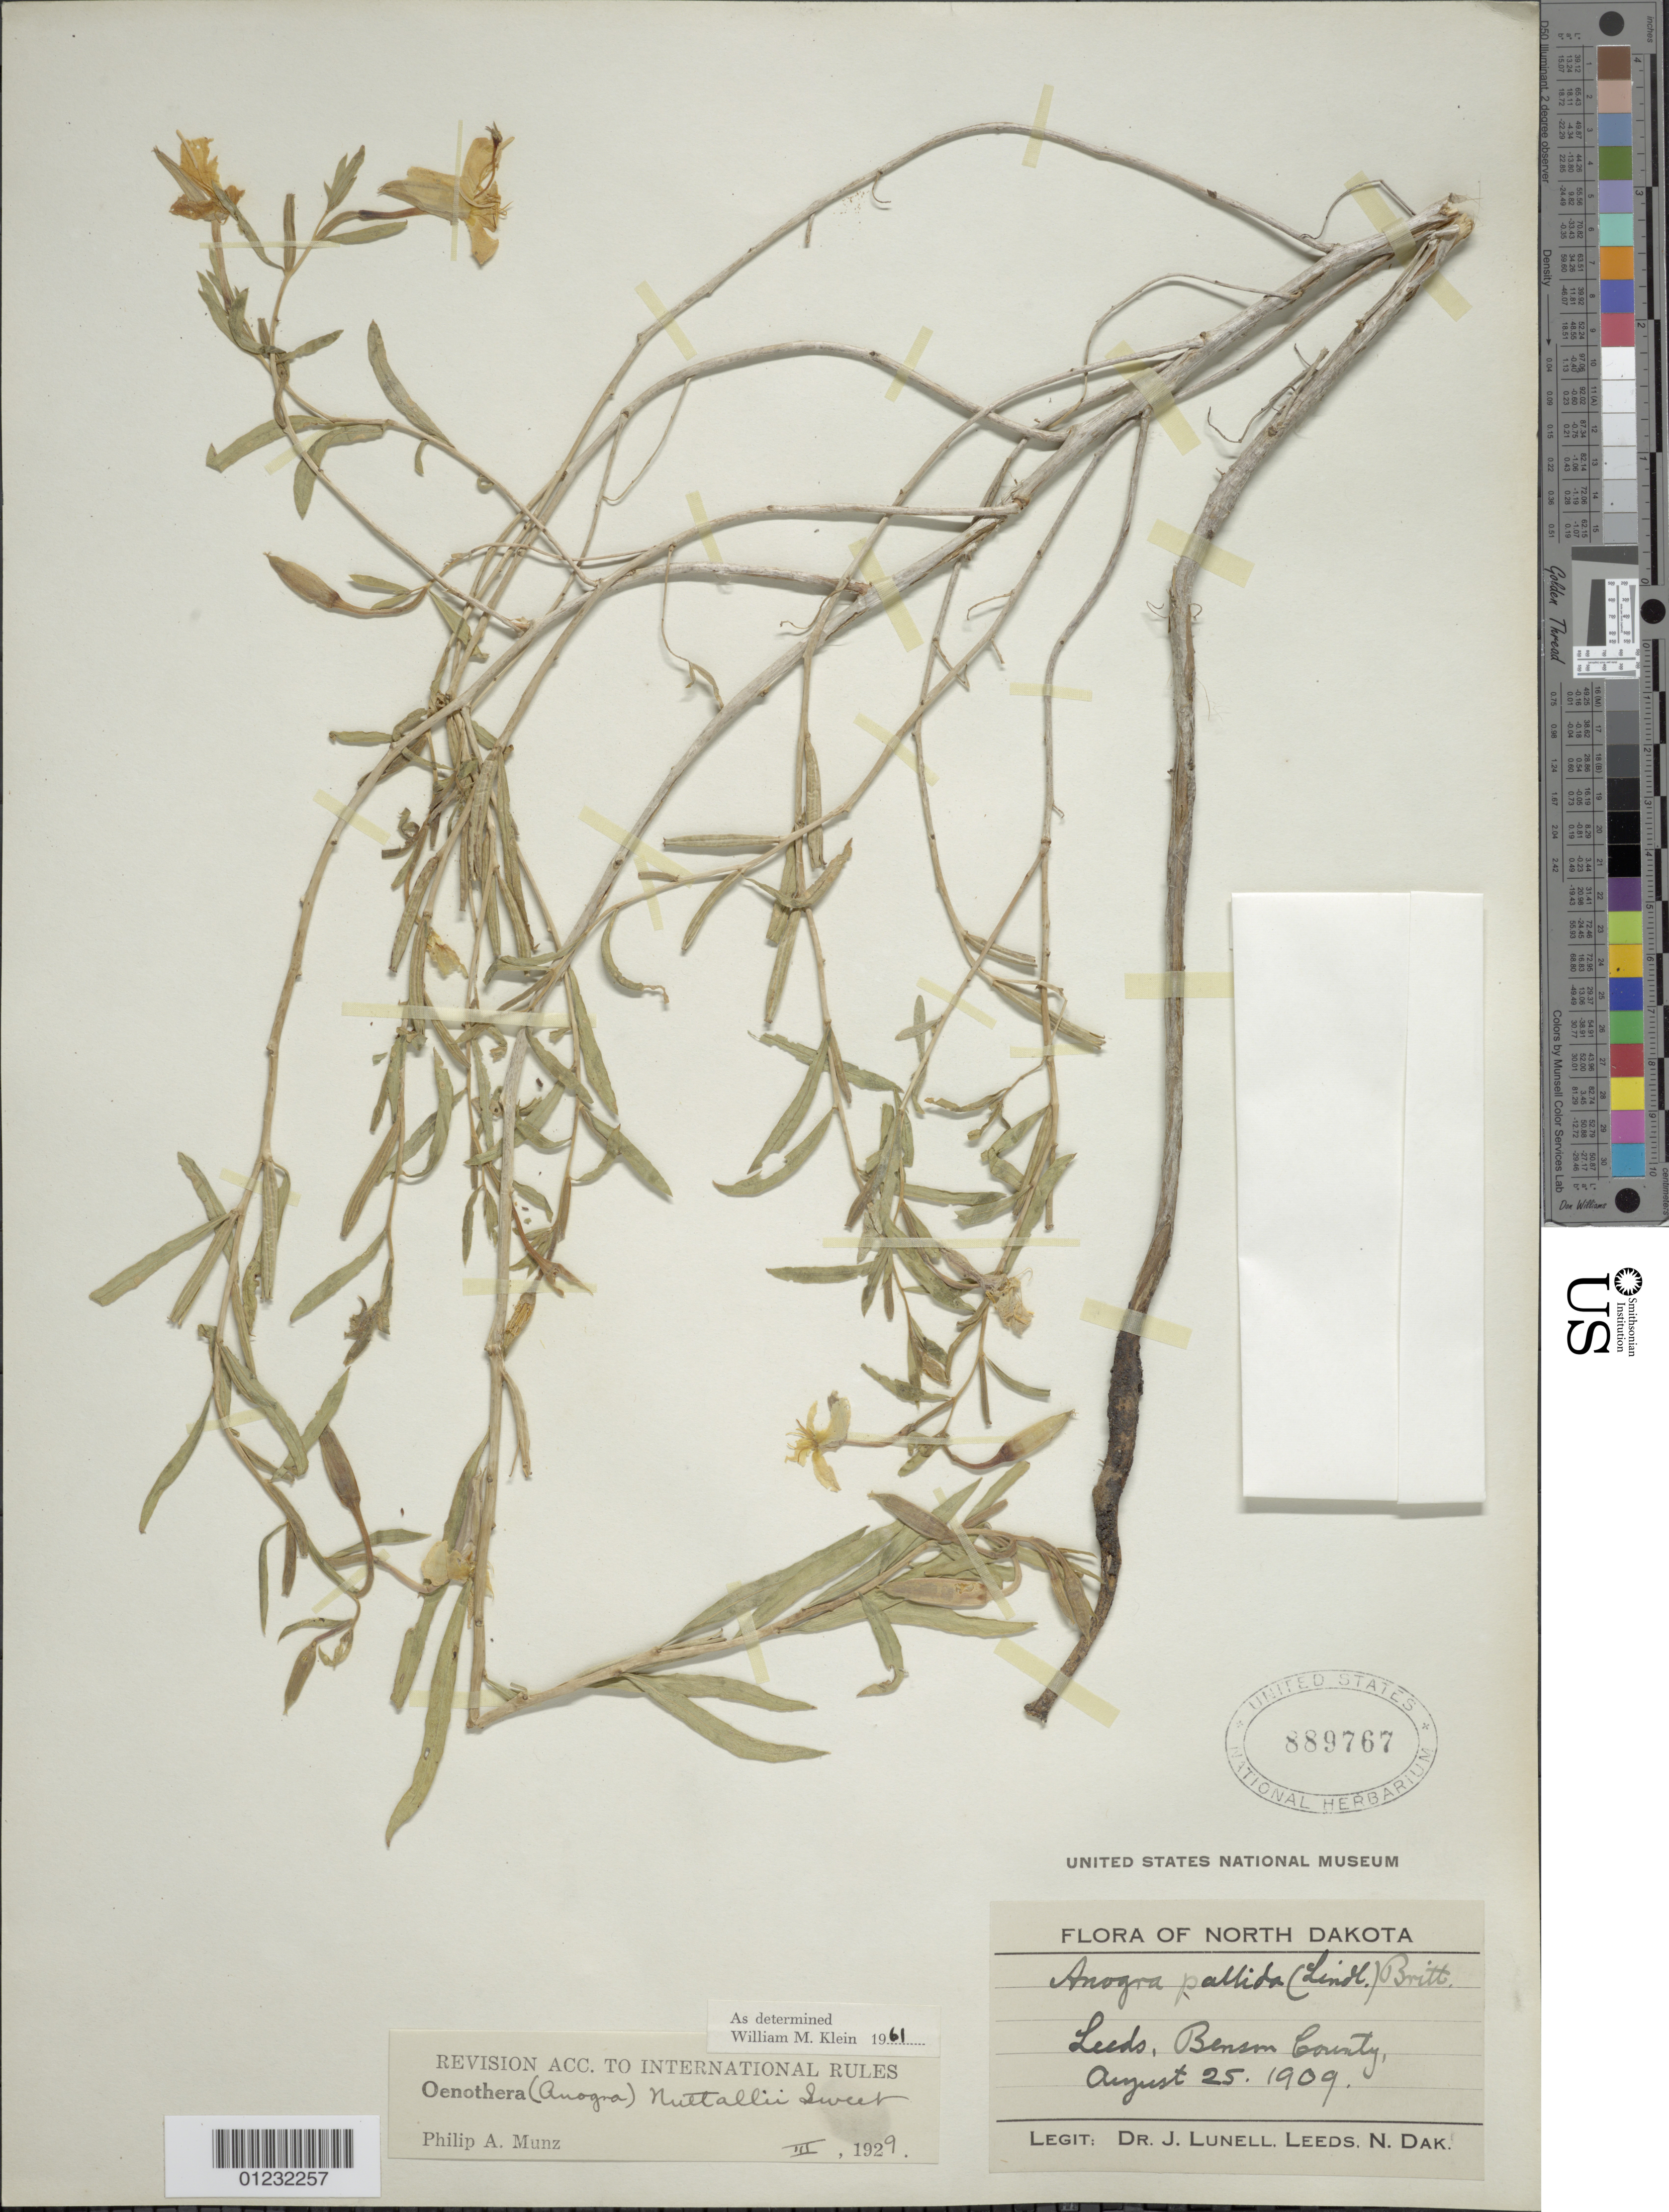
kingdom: Plantae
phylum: Tracheophyta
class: Magnoliopsida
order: Myrtales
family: Onagraceae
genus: Oenothera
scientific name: Oenothera nuttallii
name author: Sweet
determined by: Klein, W. M.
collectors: J. Lunell & N. D. Leeds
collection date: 1909-08-25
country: United States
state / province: North Dakota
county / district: Benson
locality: Leeds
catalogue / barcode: US 889767